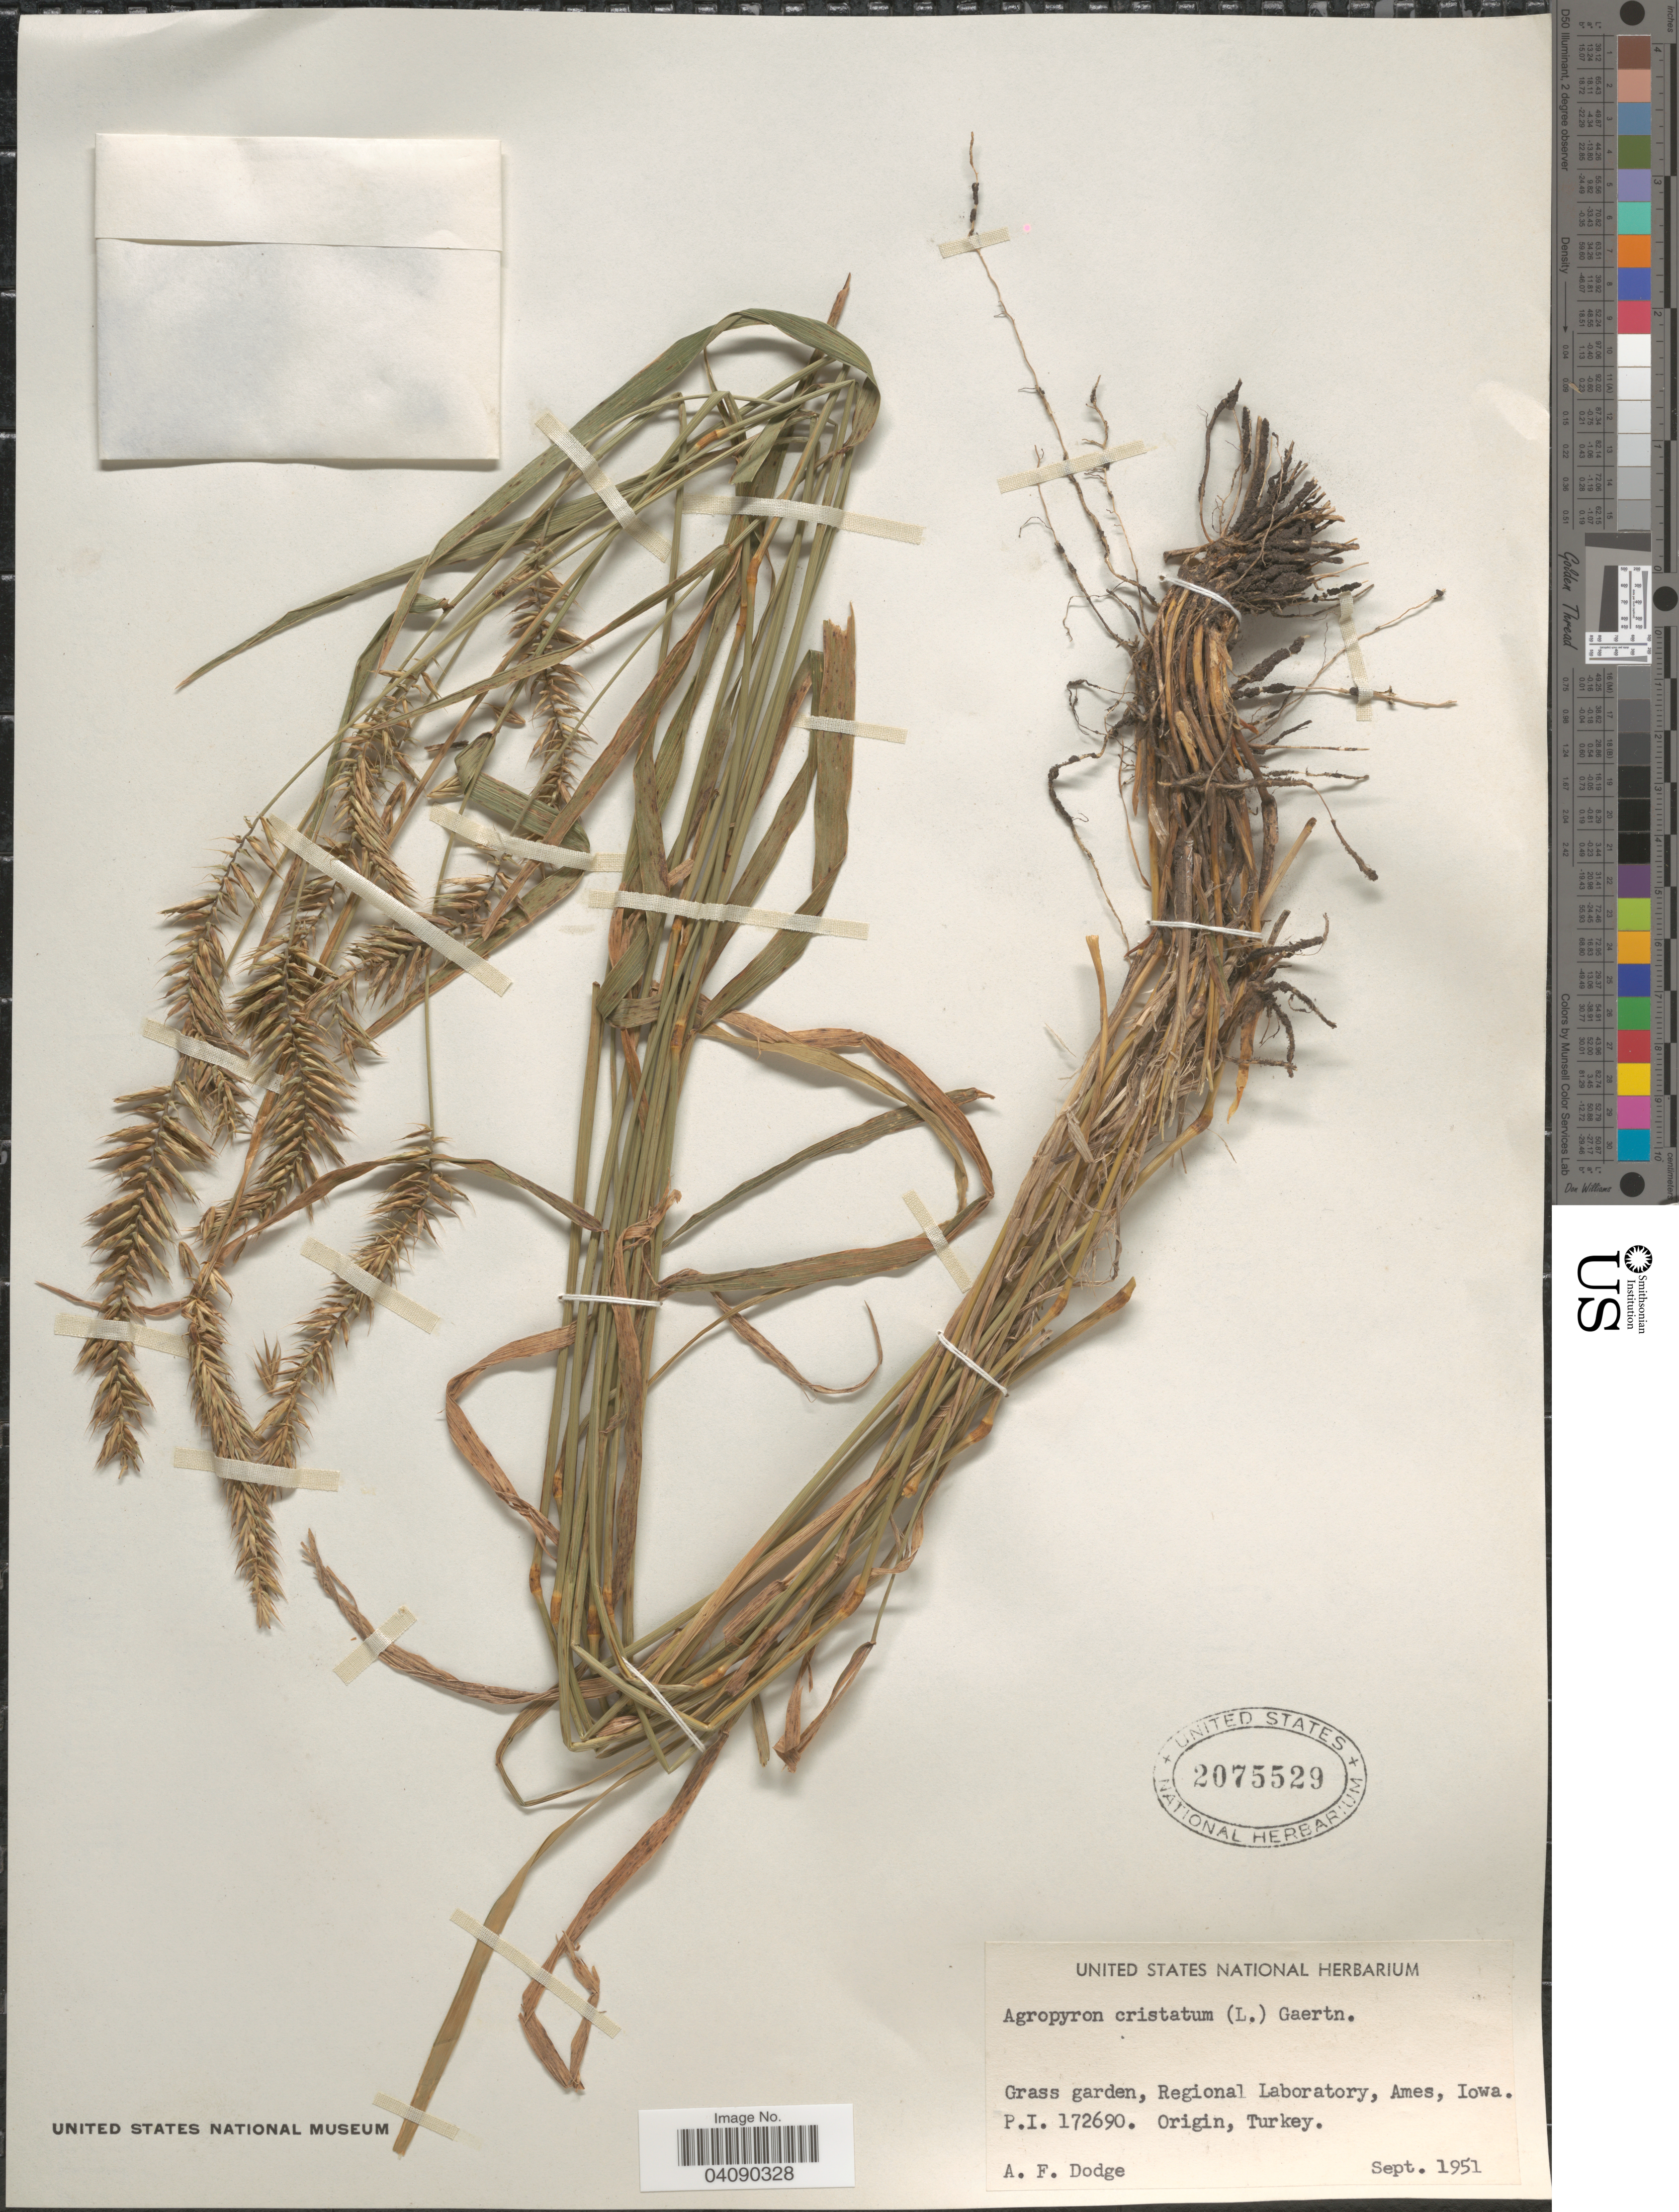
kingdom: Plantae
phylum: Tracheophyta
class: Liliopsida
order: Poales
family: Poaceae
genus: Agropyron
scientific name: Agropyron cristatum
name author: (L.) Gaertn.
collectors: A. Dodge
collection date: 1951-09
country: United States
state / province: Iowa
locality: Grass garden, Regional Laboratory, Ames.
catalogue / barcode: US 2075529